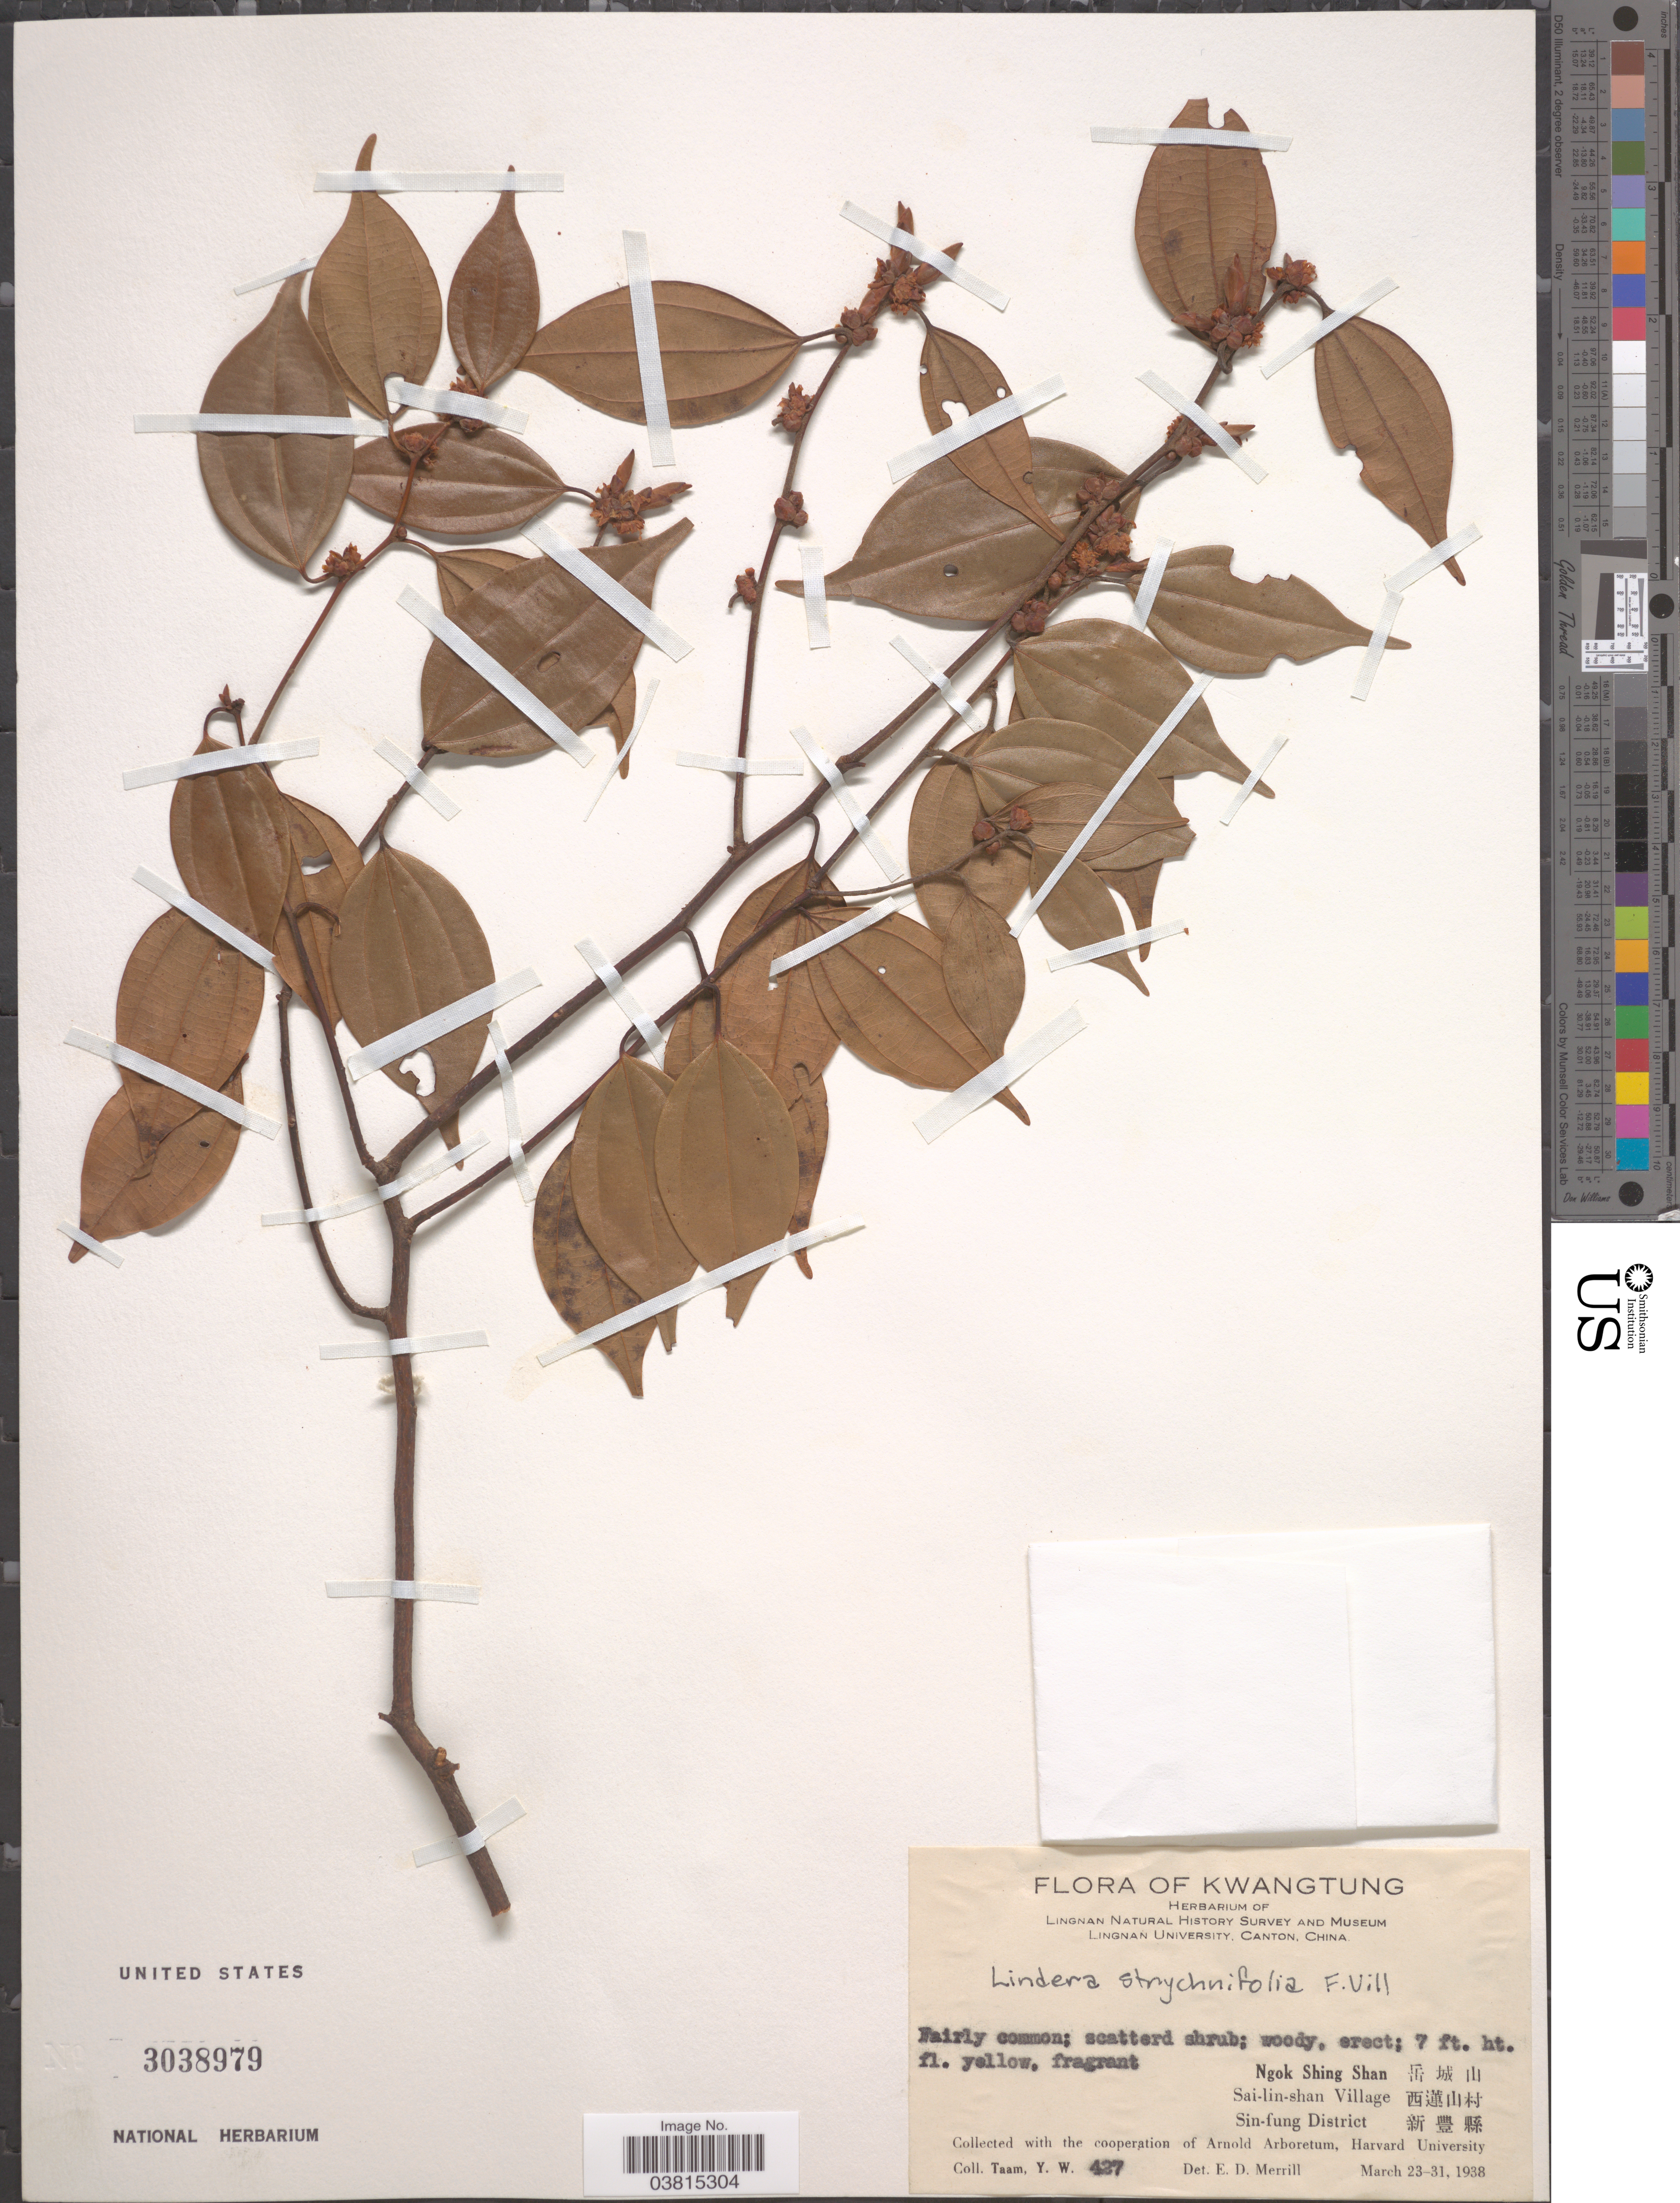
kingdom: Plantae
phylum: Tracheophyta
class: Magnoliopsida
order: Laurales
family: Lauraceae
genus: Lindera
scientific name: Lindera strychnifolia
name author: Fern.-Vill.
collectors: Y. W. Taam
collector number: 427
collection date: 1938-03-23/1938-03-31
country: China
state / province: Guangdong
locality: Kwangtung. Ngok Shing Shan X. Sai-lin Shan Village X. Sin-fung District.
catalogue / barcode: US 3038979